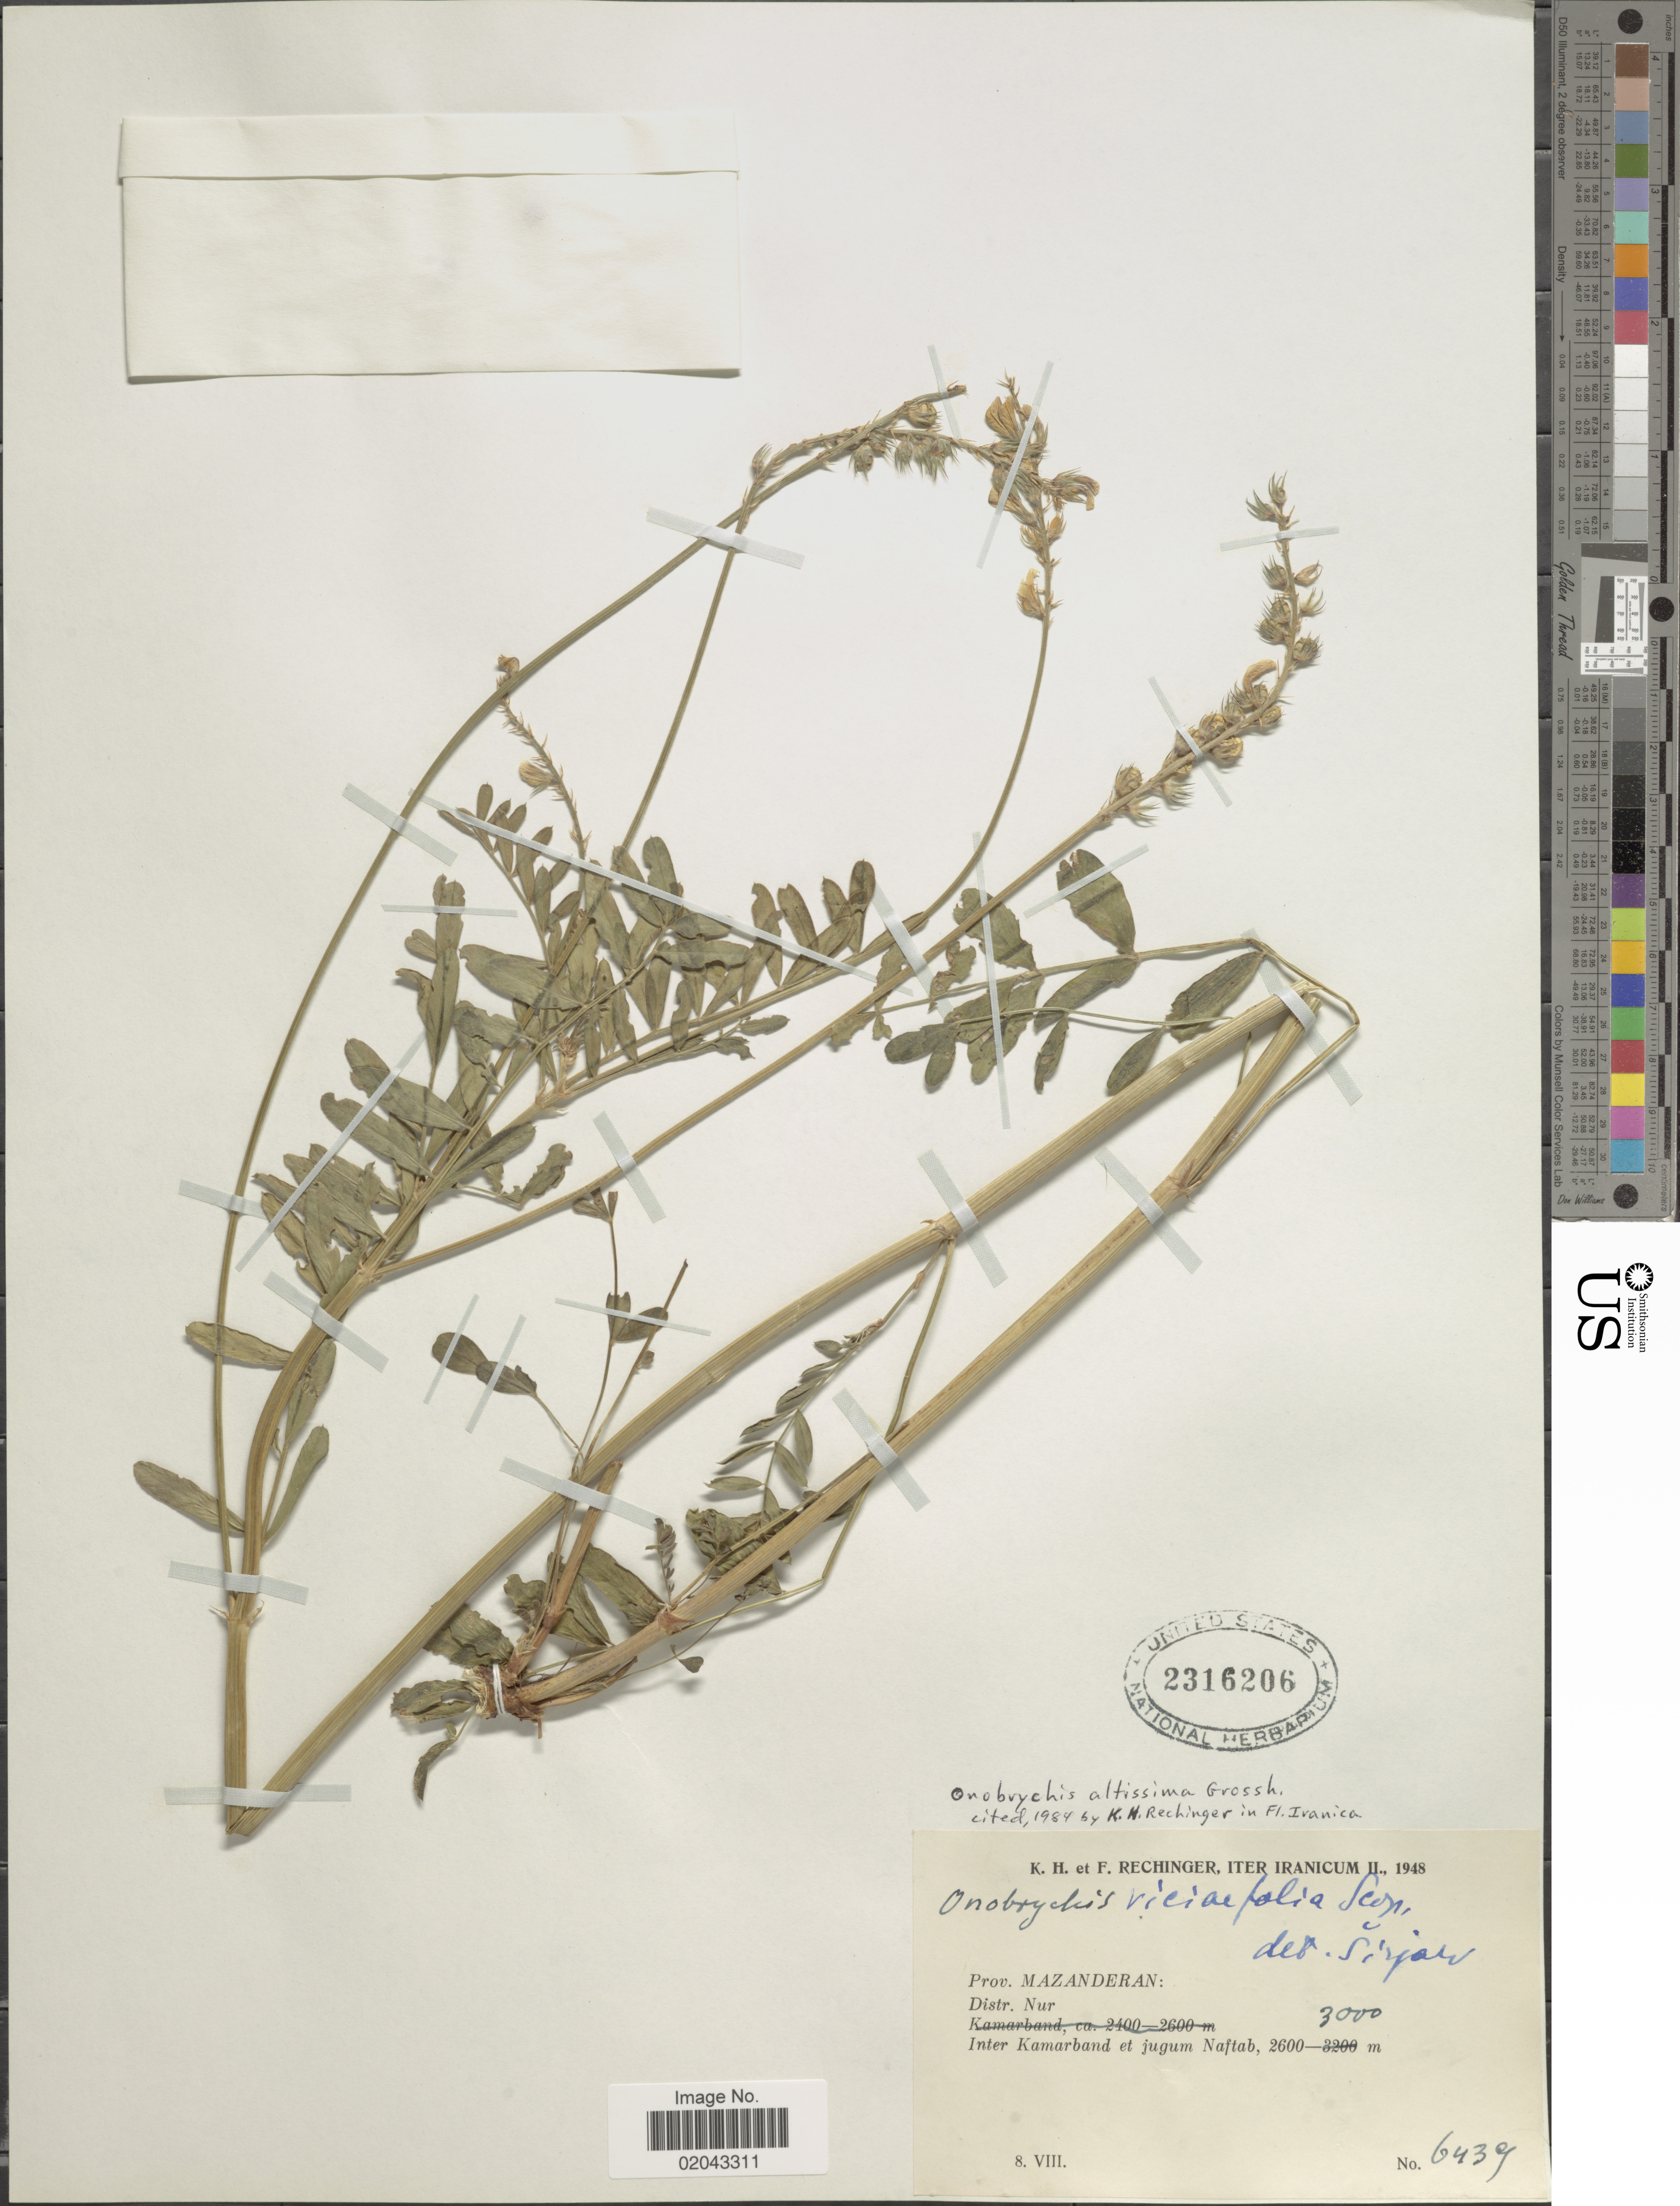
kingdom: Plantae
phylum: Tracheophyta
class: Magnoliopsida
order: Fabales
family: Fabaceae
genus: Onobrychis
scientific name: Onobrychis altissima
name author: Grossh.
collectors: K. H. Rechinger & F. Rechinger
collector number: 6439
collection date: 1948-08-08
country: Iran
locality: Iter Iranicum, Prov. Mazanderan: Distr. Nur. Inter Kamarband et jugum Naftab.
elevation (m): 2600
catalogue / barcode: US 2316206